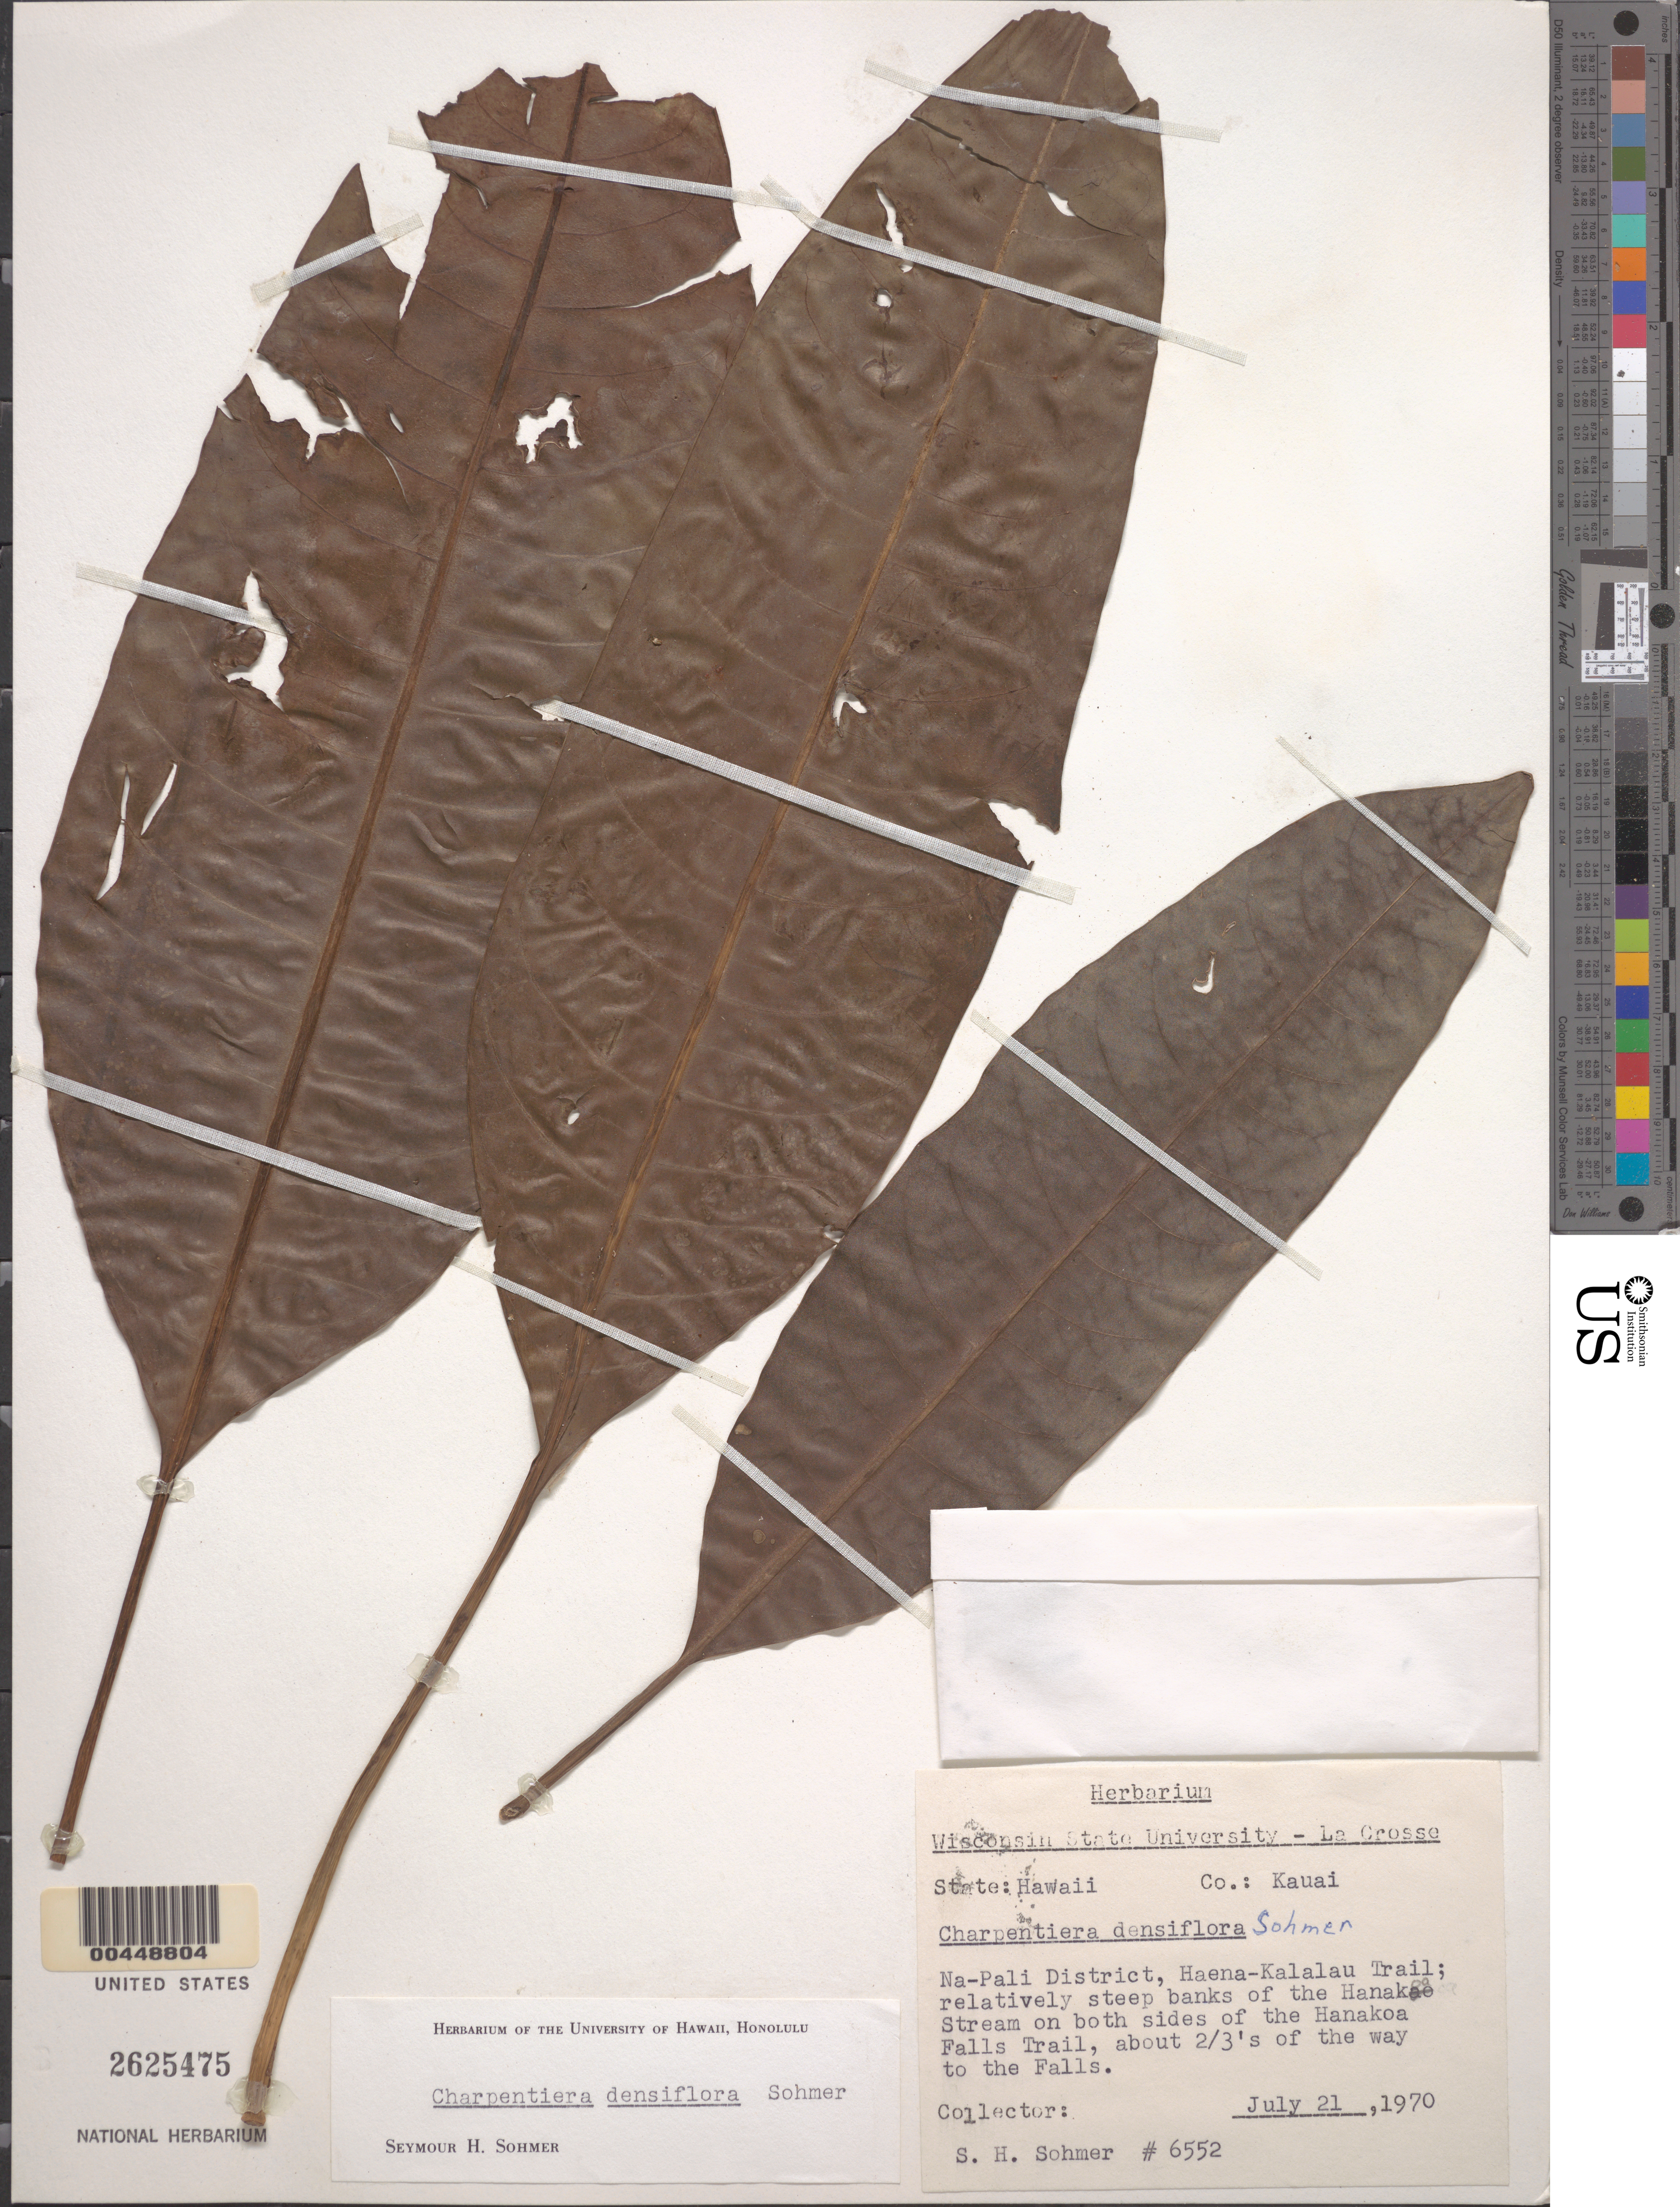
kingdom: Plantae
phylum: Tracheophyta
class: Magnoliopsida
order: Caryophyllales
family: Amaranthaceae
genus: Charpentiera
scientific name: Charpentiera densiflora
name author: Sohmer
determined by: Sohmer, S. H.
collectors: S. H. Sohmer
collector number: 6552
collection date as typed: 21 Jul 1970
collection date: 1970-07-21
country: United States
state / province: Hawaii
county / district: Kauai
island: Kaua'i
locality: Na-Pali Dist., Haena-Kalalau Trail, banks of the Hanakoa Stream on both sides of the Hanakoa Falls Trail, ca 2/3 of way to Falls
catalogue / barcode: US 2625475